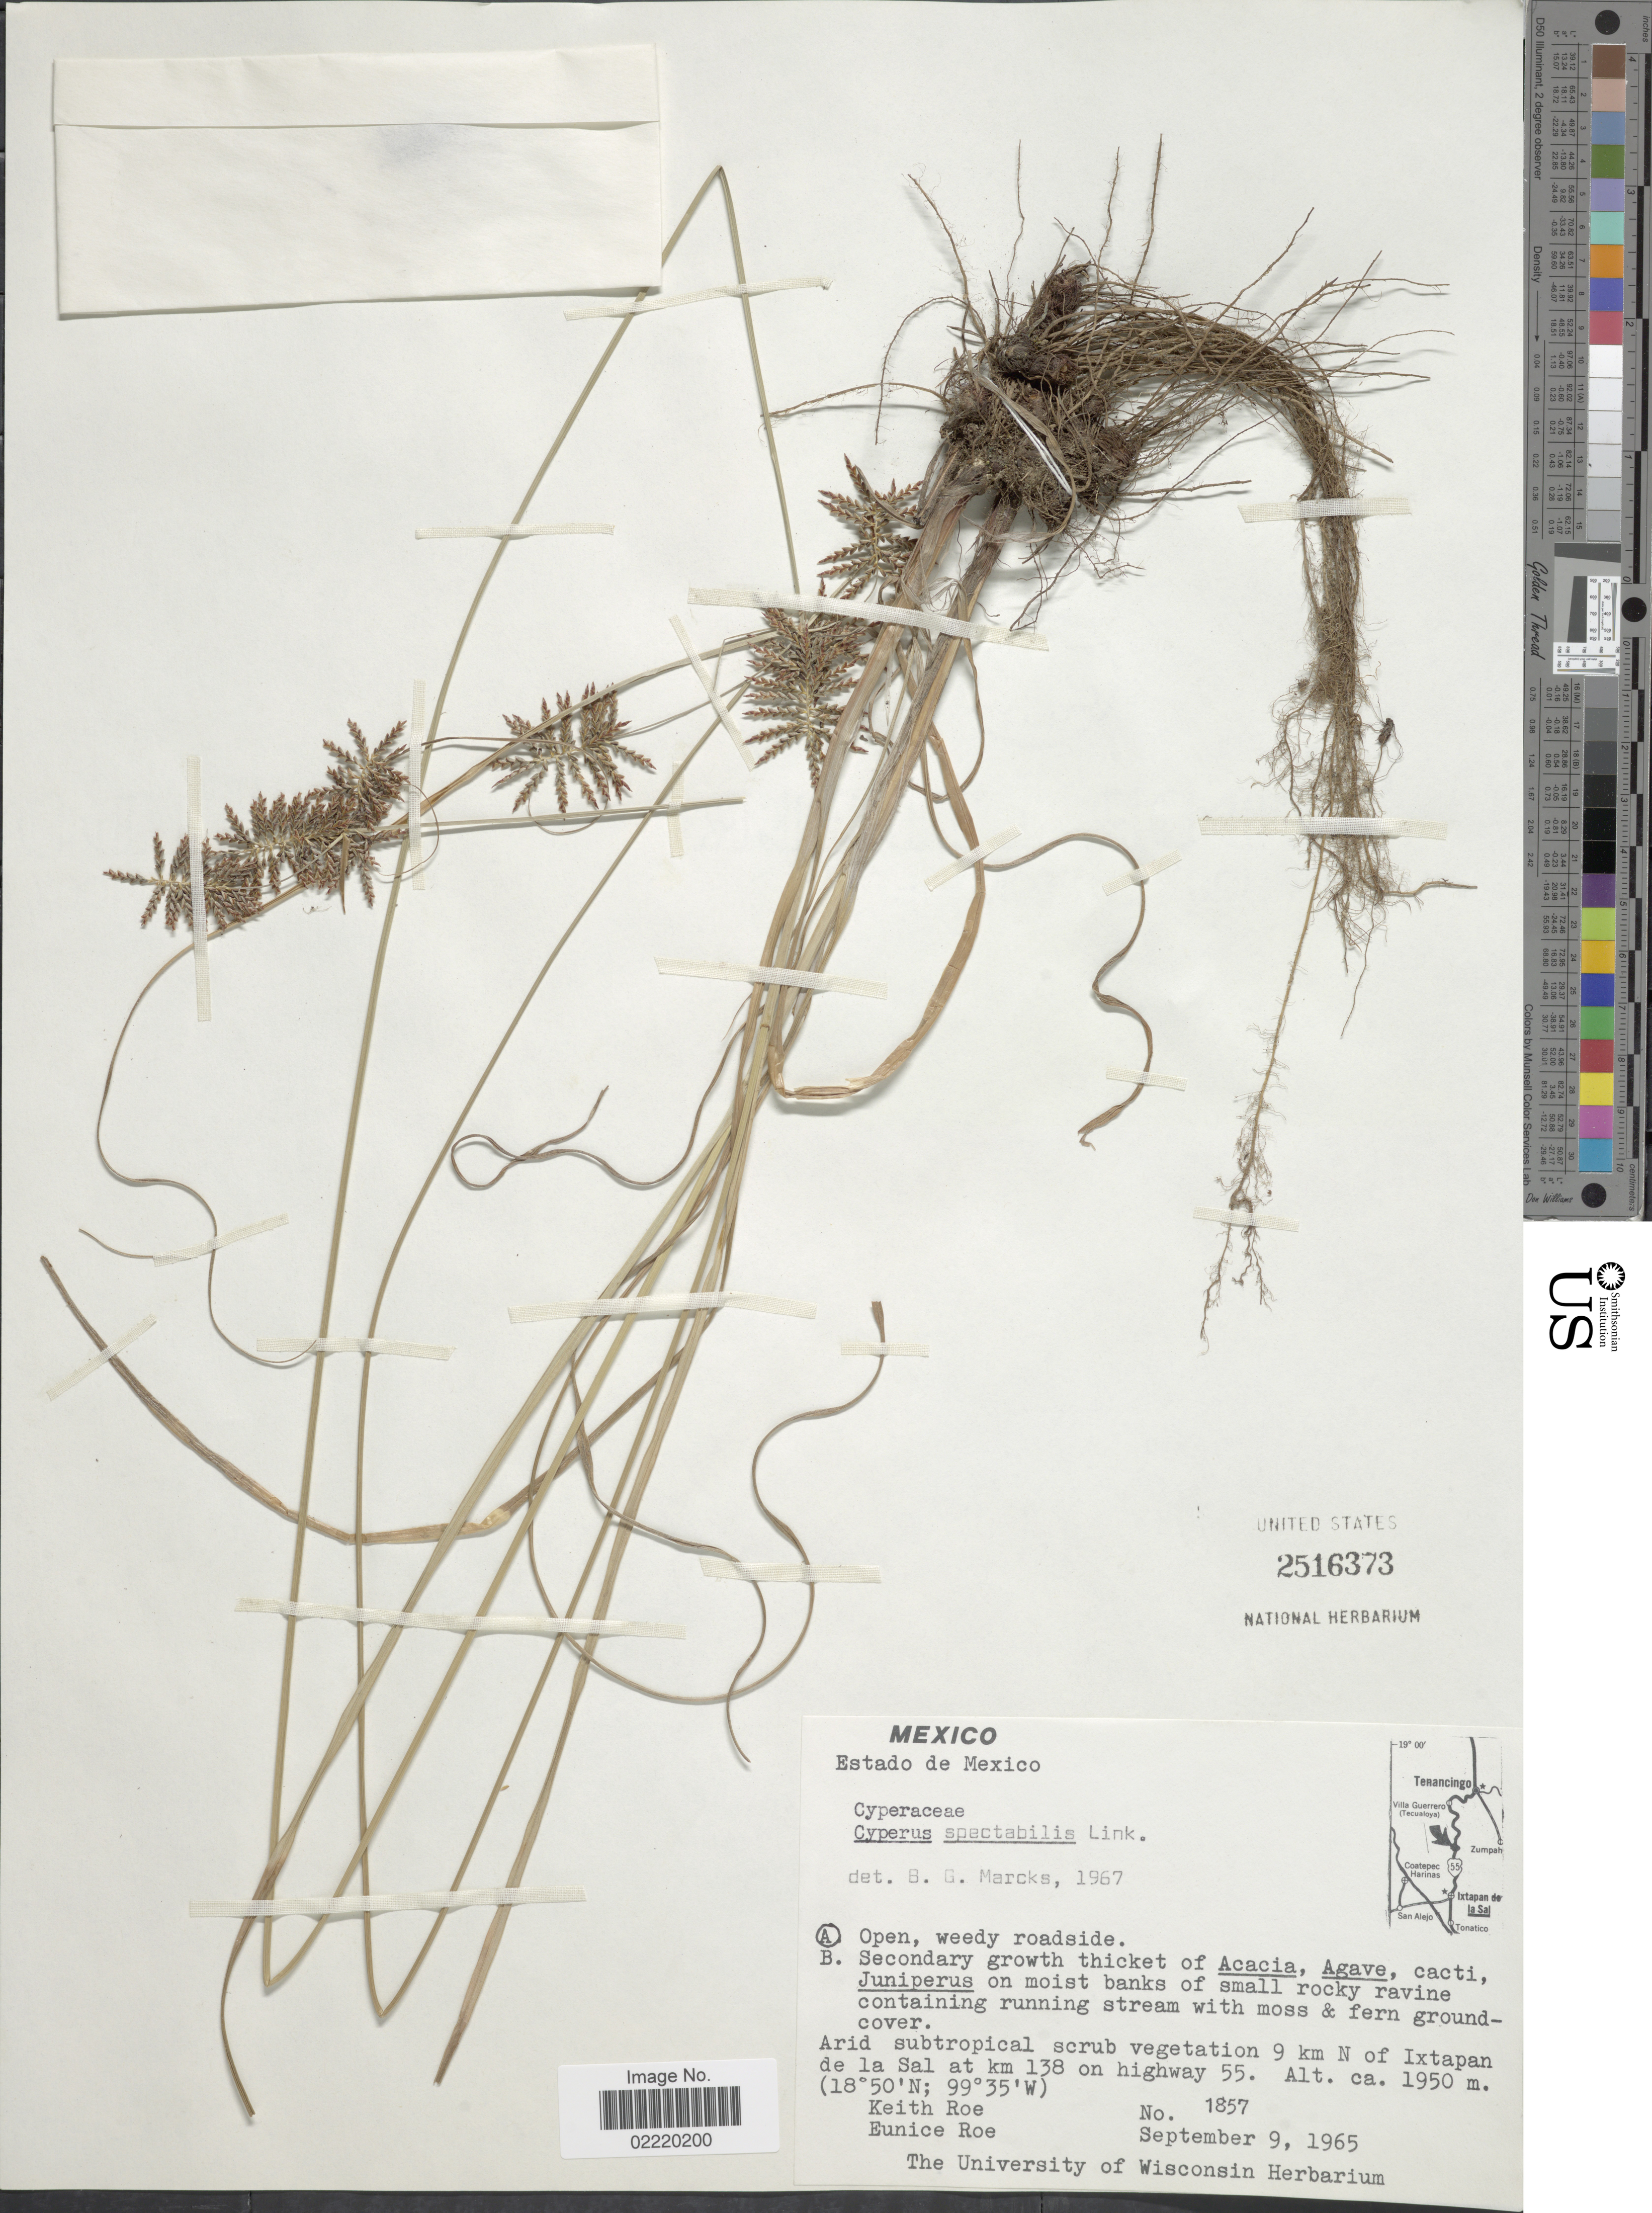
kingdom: Plantae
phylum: Tracheophyta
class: Liliopsida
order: Poales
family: Cyperaceae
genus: Cyperus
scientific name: Cyperus spectabilis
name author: Link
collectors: K. E. Roe & E. Roe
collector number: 1857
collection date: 1965-09-09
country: Mexico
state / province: México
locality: Open, weedy roadside, 9 km N of Ixtapan de la Sal at km 138 on highway 55.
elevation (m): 1950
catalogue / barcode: US 2516373